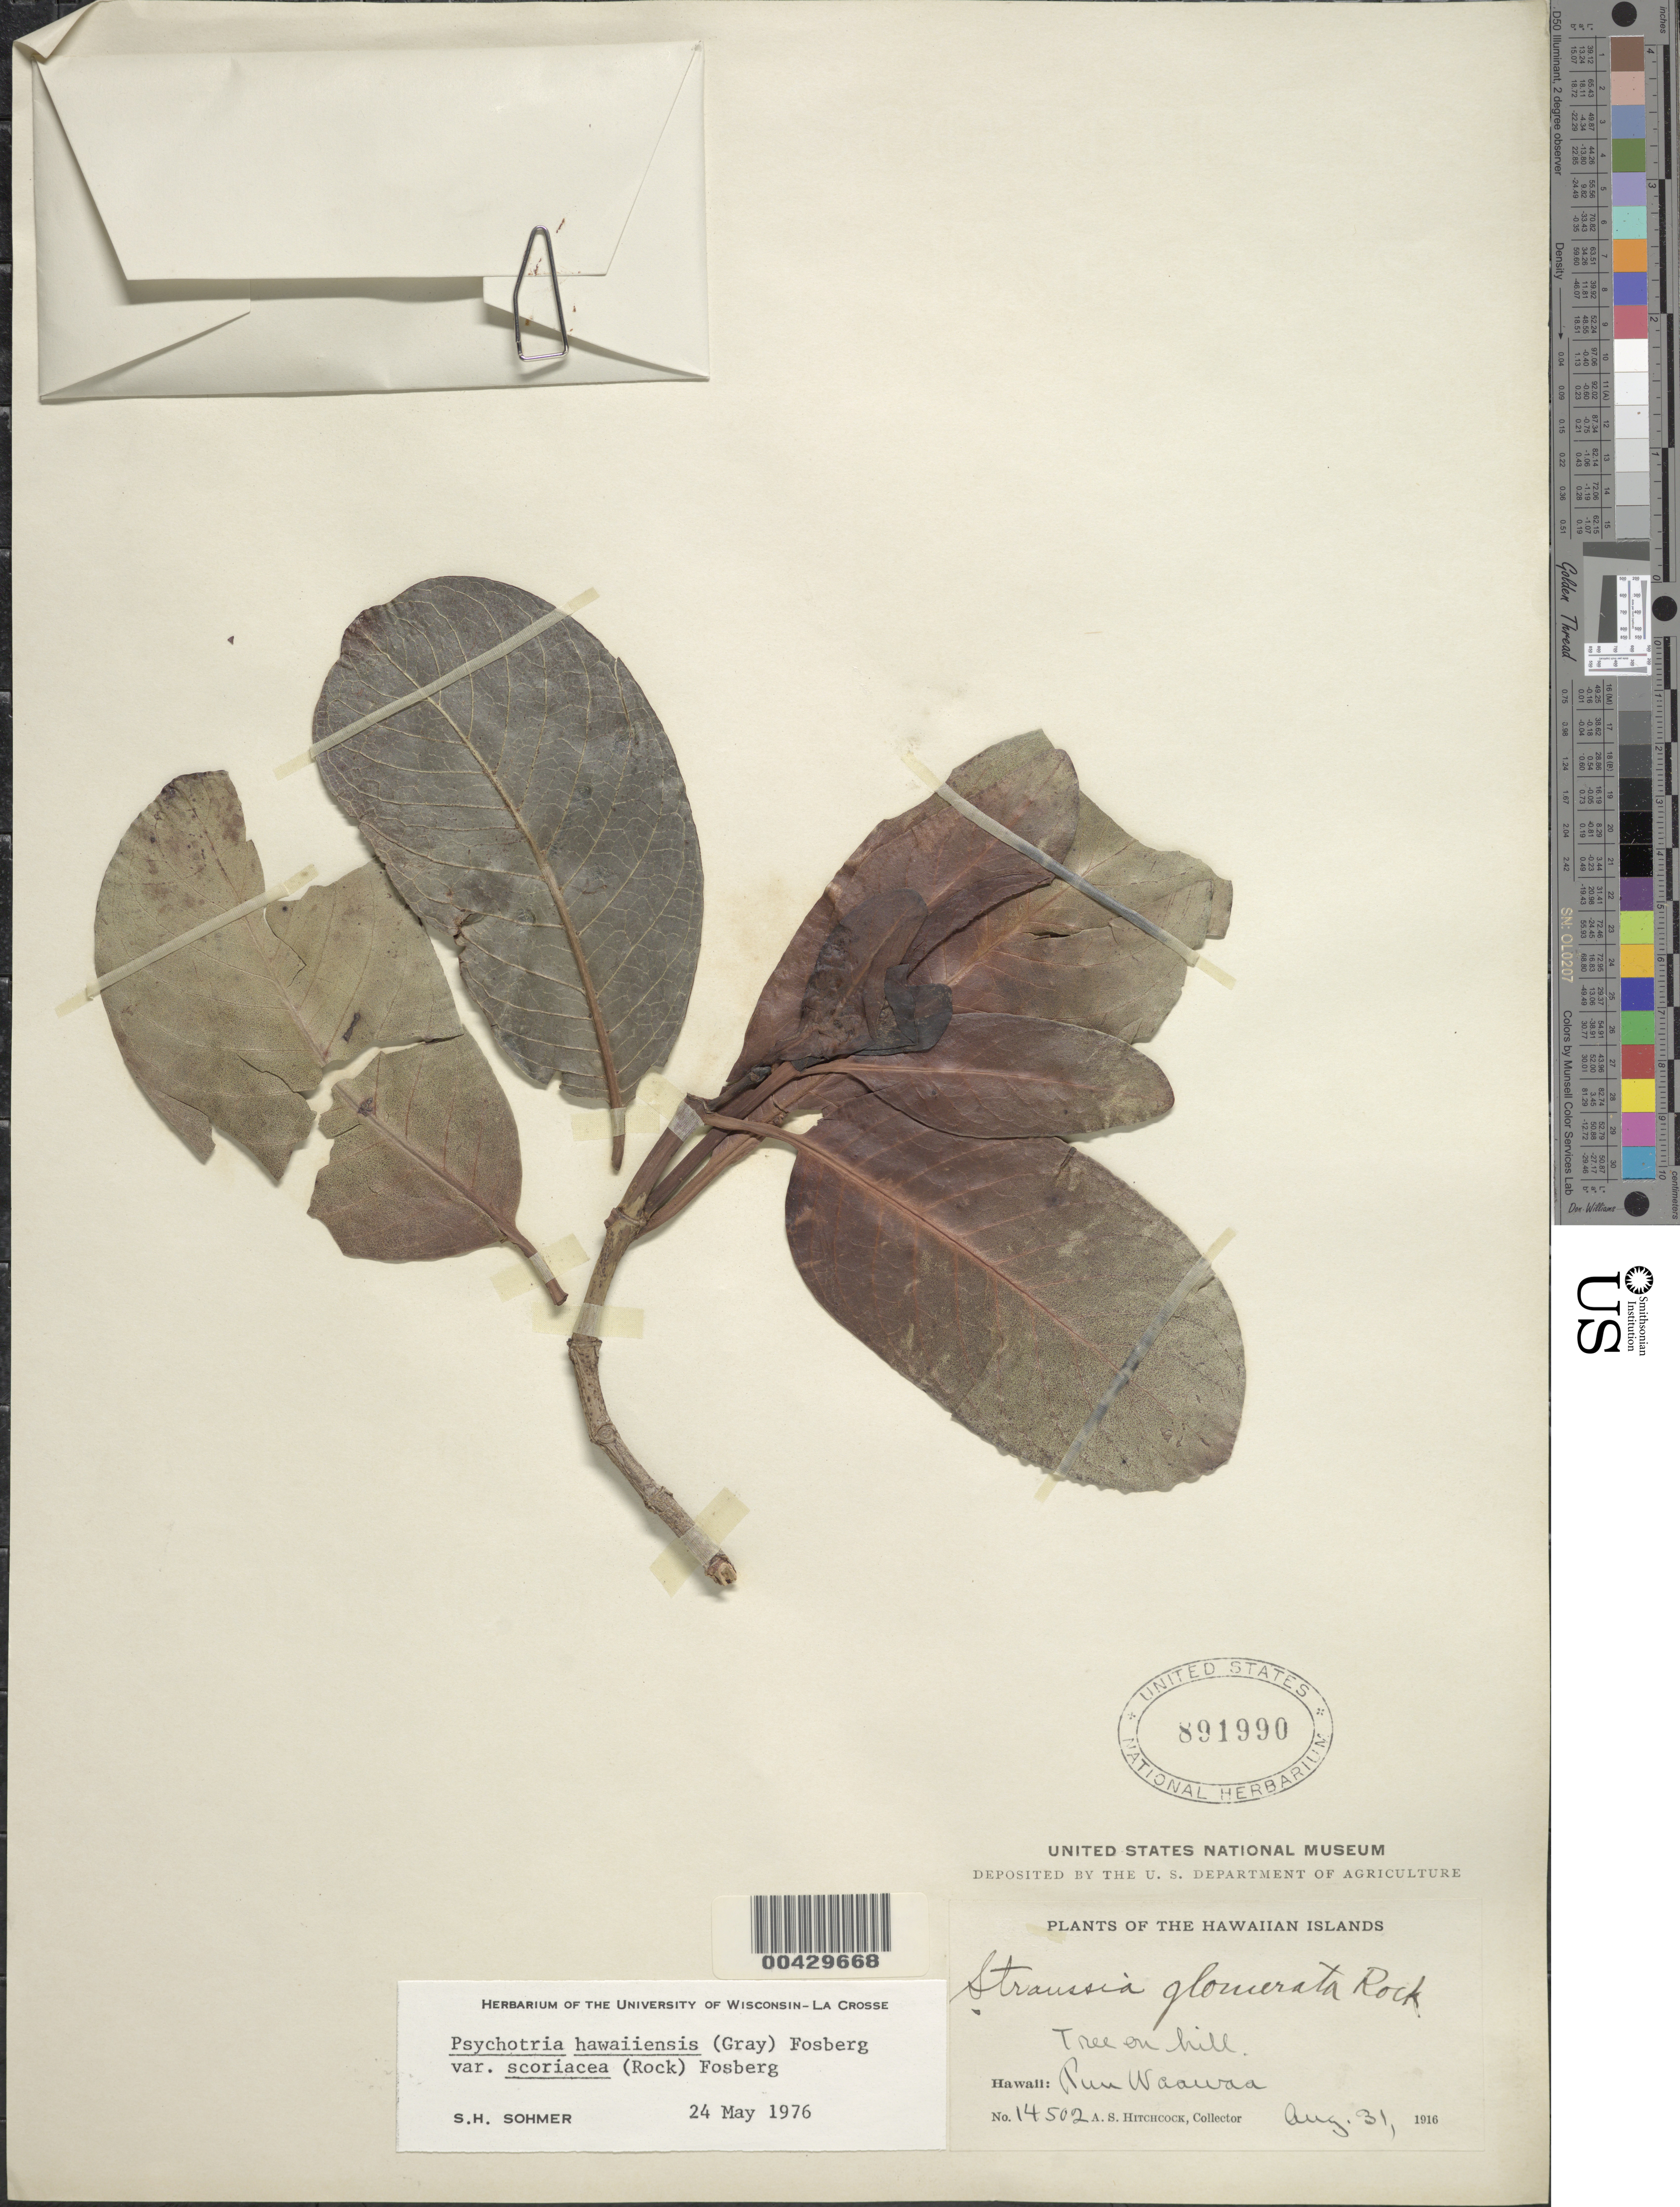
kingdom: Plantae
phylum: Tracheophyta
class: Magnoliopsida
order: Gentianales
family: Rubiaceae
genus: Psychotria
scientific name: Psychotria hawaiiensis var. scoriacea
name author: (Rock) Fosberg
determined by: Sohmer, S. H.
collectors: A. S. Hitchcock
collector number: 14502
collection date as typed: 31 Aug 1916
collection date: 1916-08-31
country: United States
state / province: Hawaii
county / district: Hawaii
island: Hawaii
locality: Puu Waawaa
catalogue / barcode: US 891990